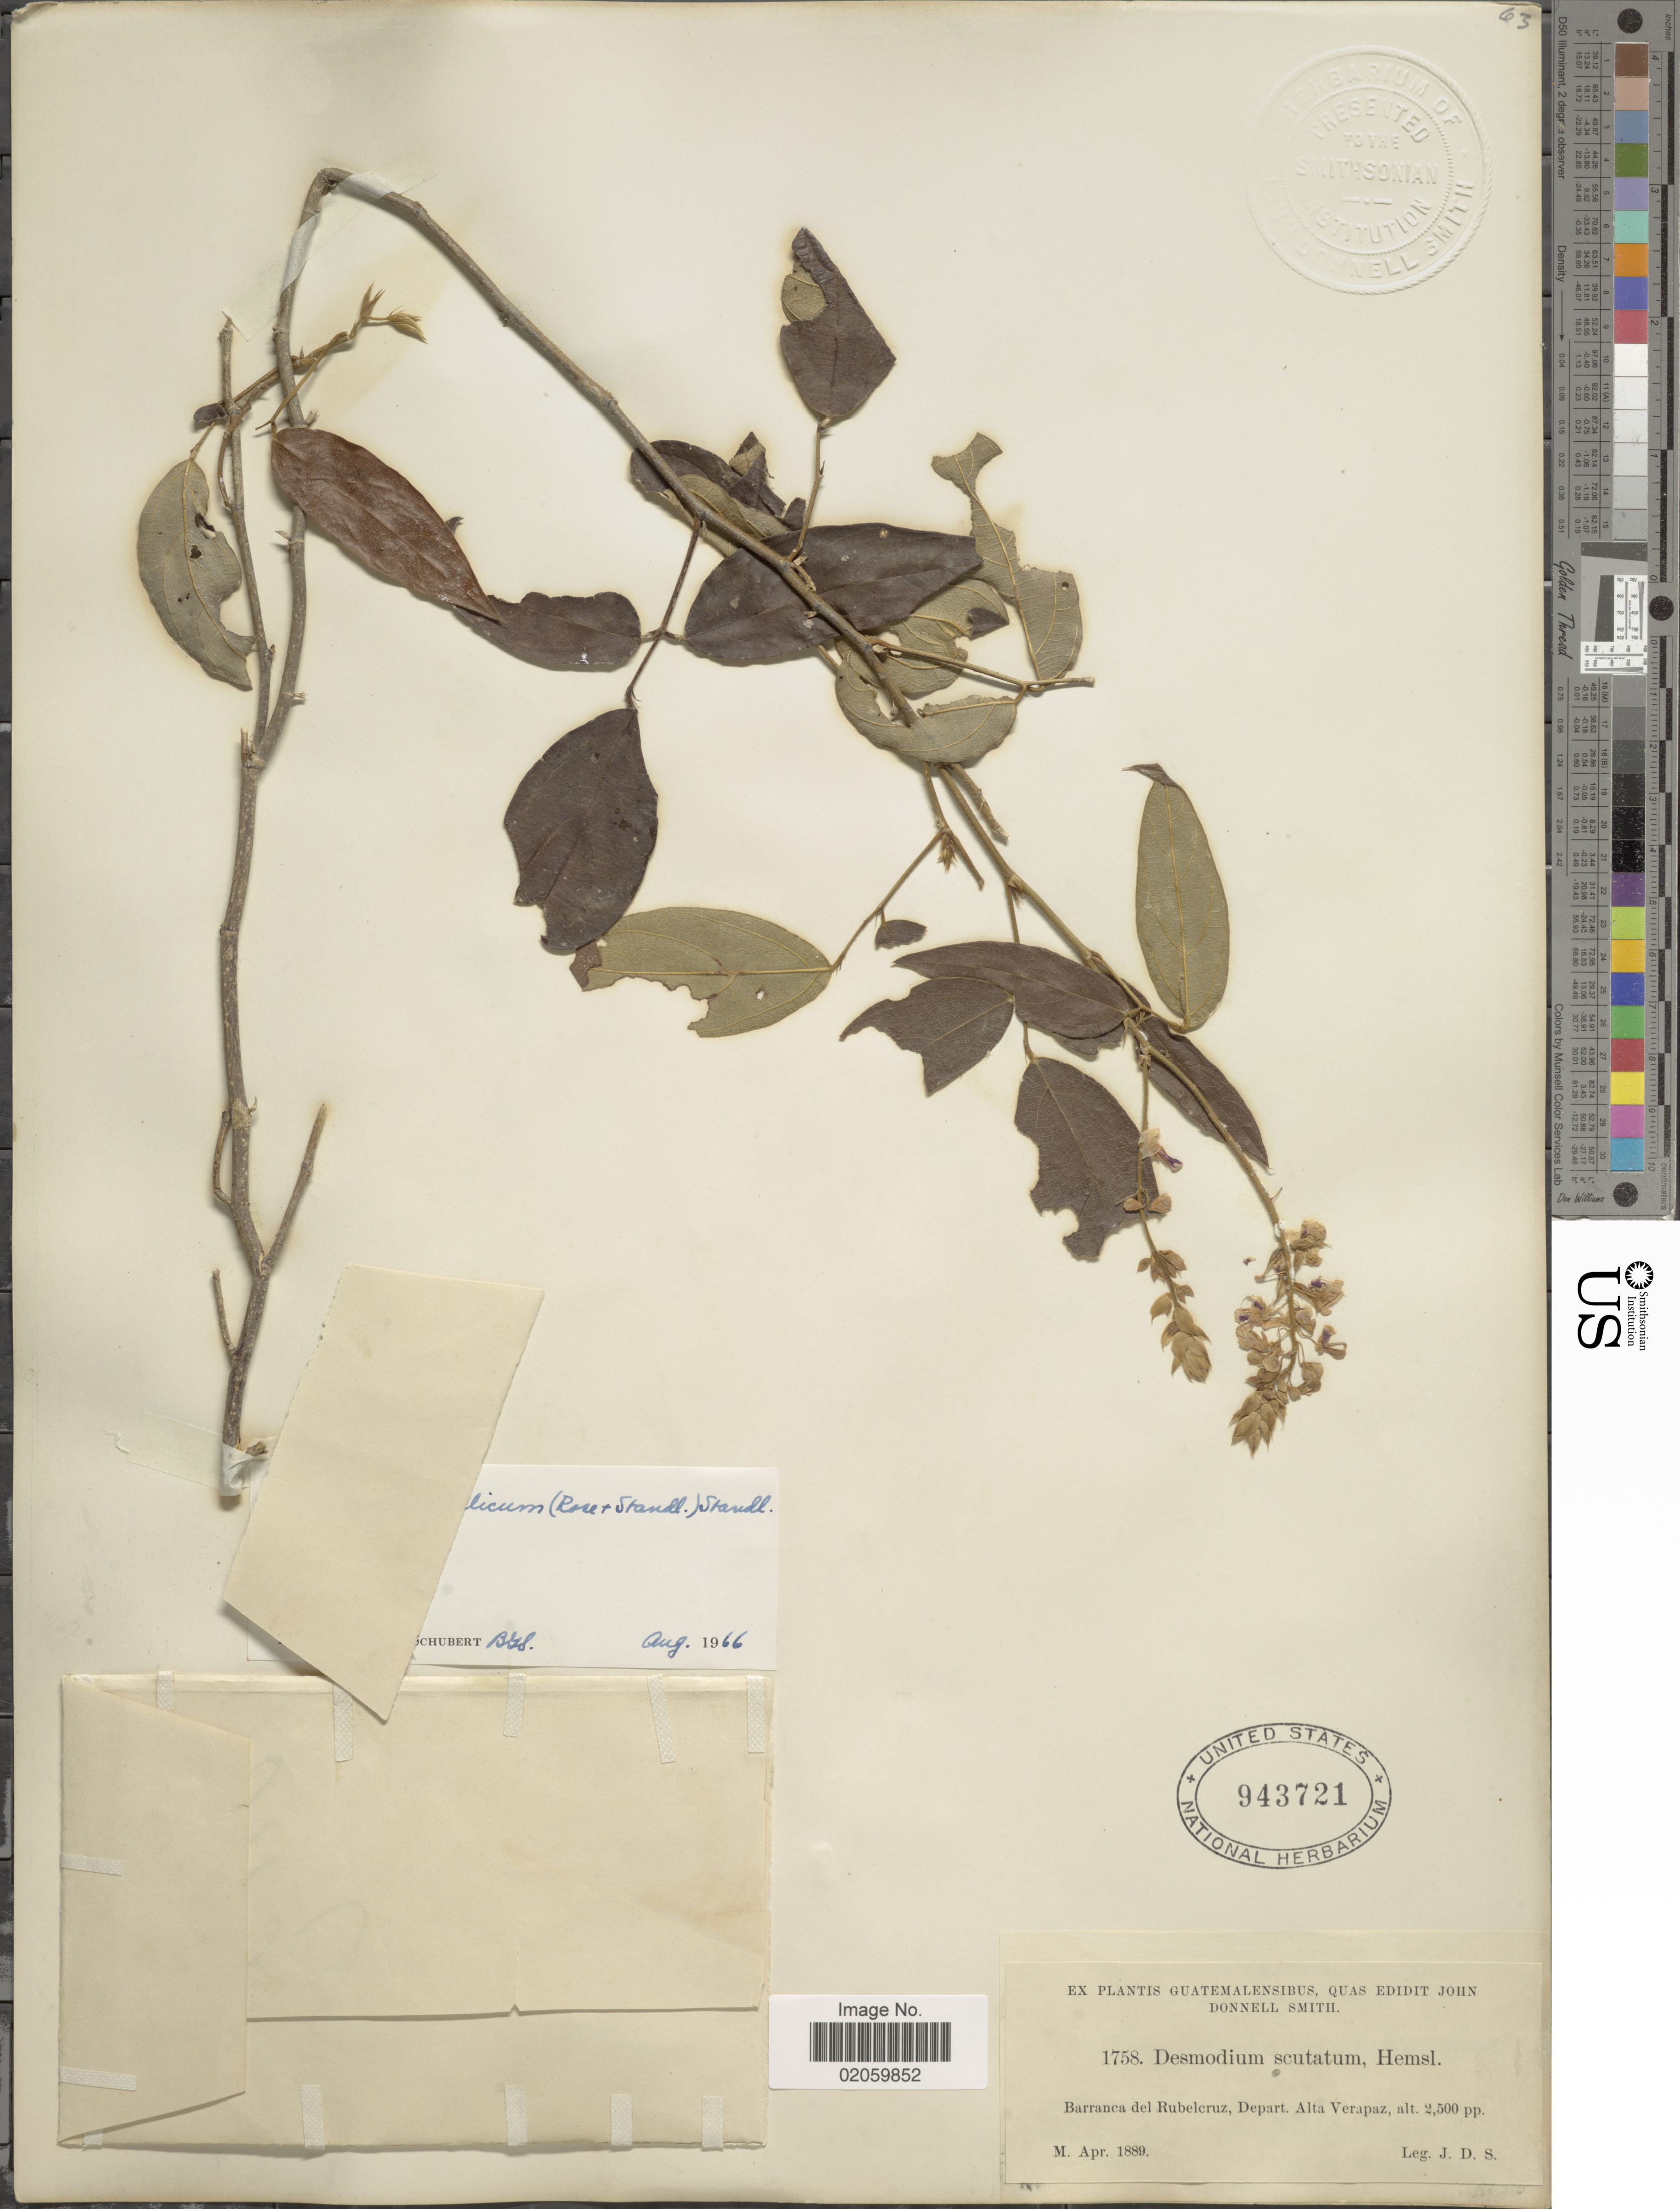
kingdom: Plantae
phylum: Tracheophyta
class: Magnoliopsida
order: Fabales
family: Fabaceae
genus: Desmodium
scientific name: Desmodium metallicum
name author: (Rose & Standl.) Standl.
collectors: J. Donnell Smith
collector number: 1758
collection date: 1889-04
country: Guatemala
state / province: Alta Verapaz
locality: Barranca del Rubelcruz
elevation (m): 762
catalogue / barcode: US 943721